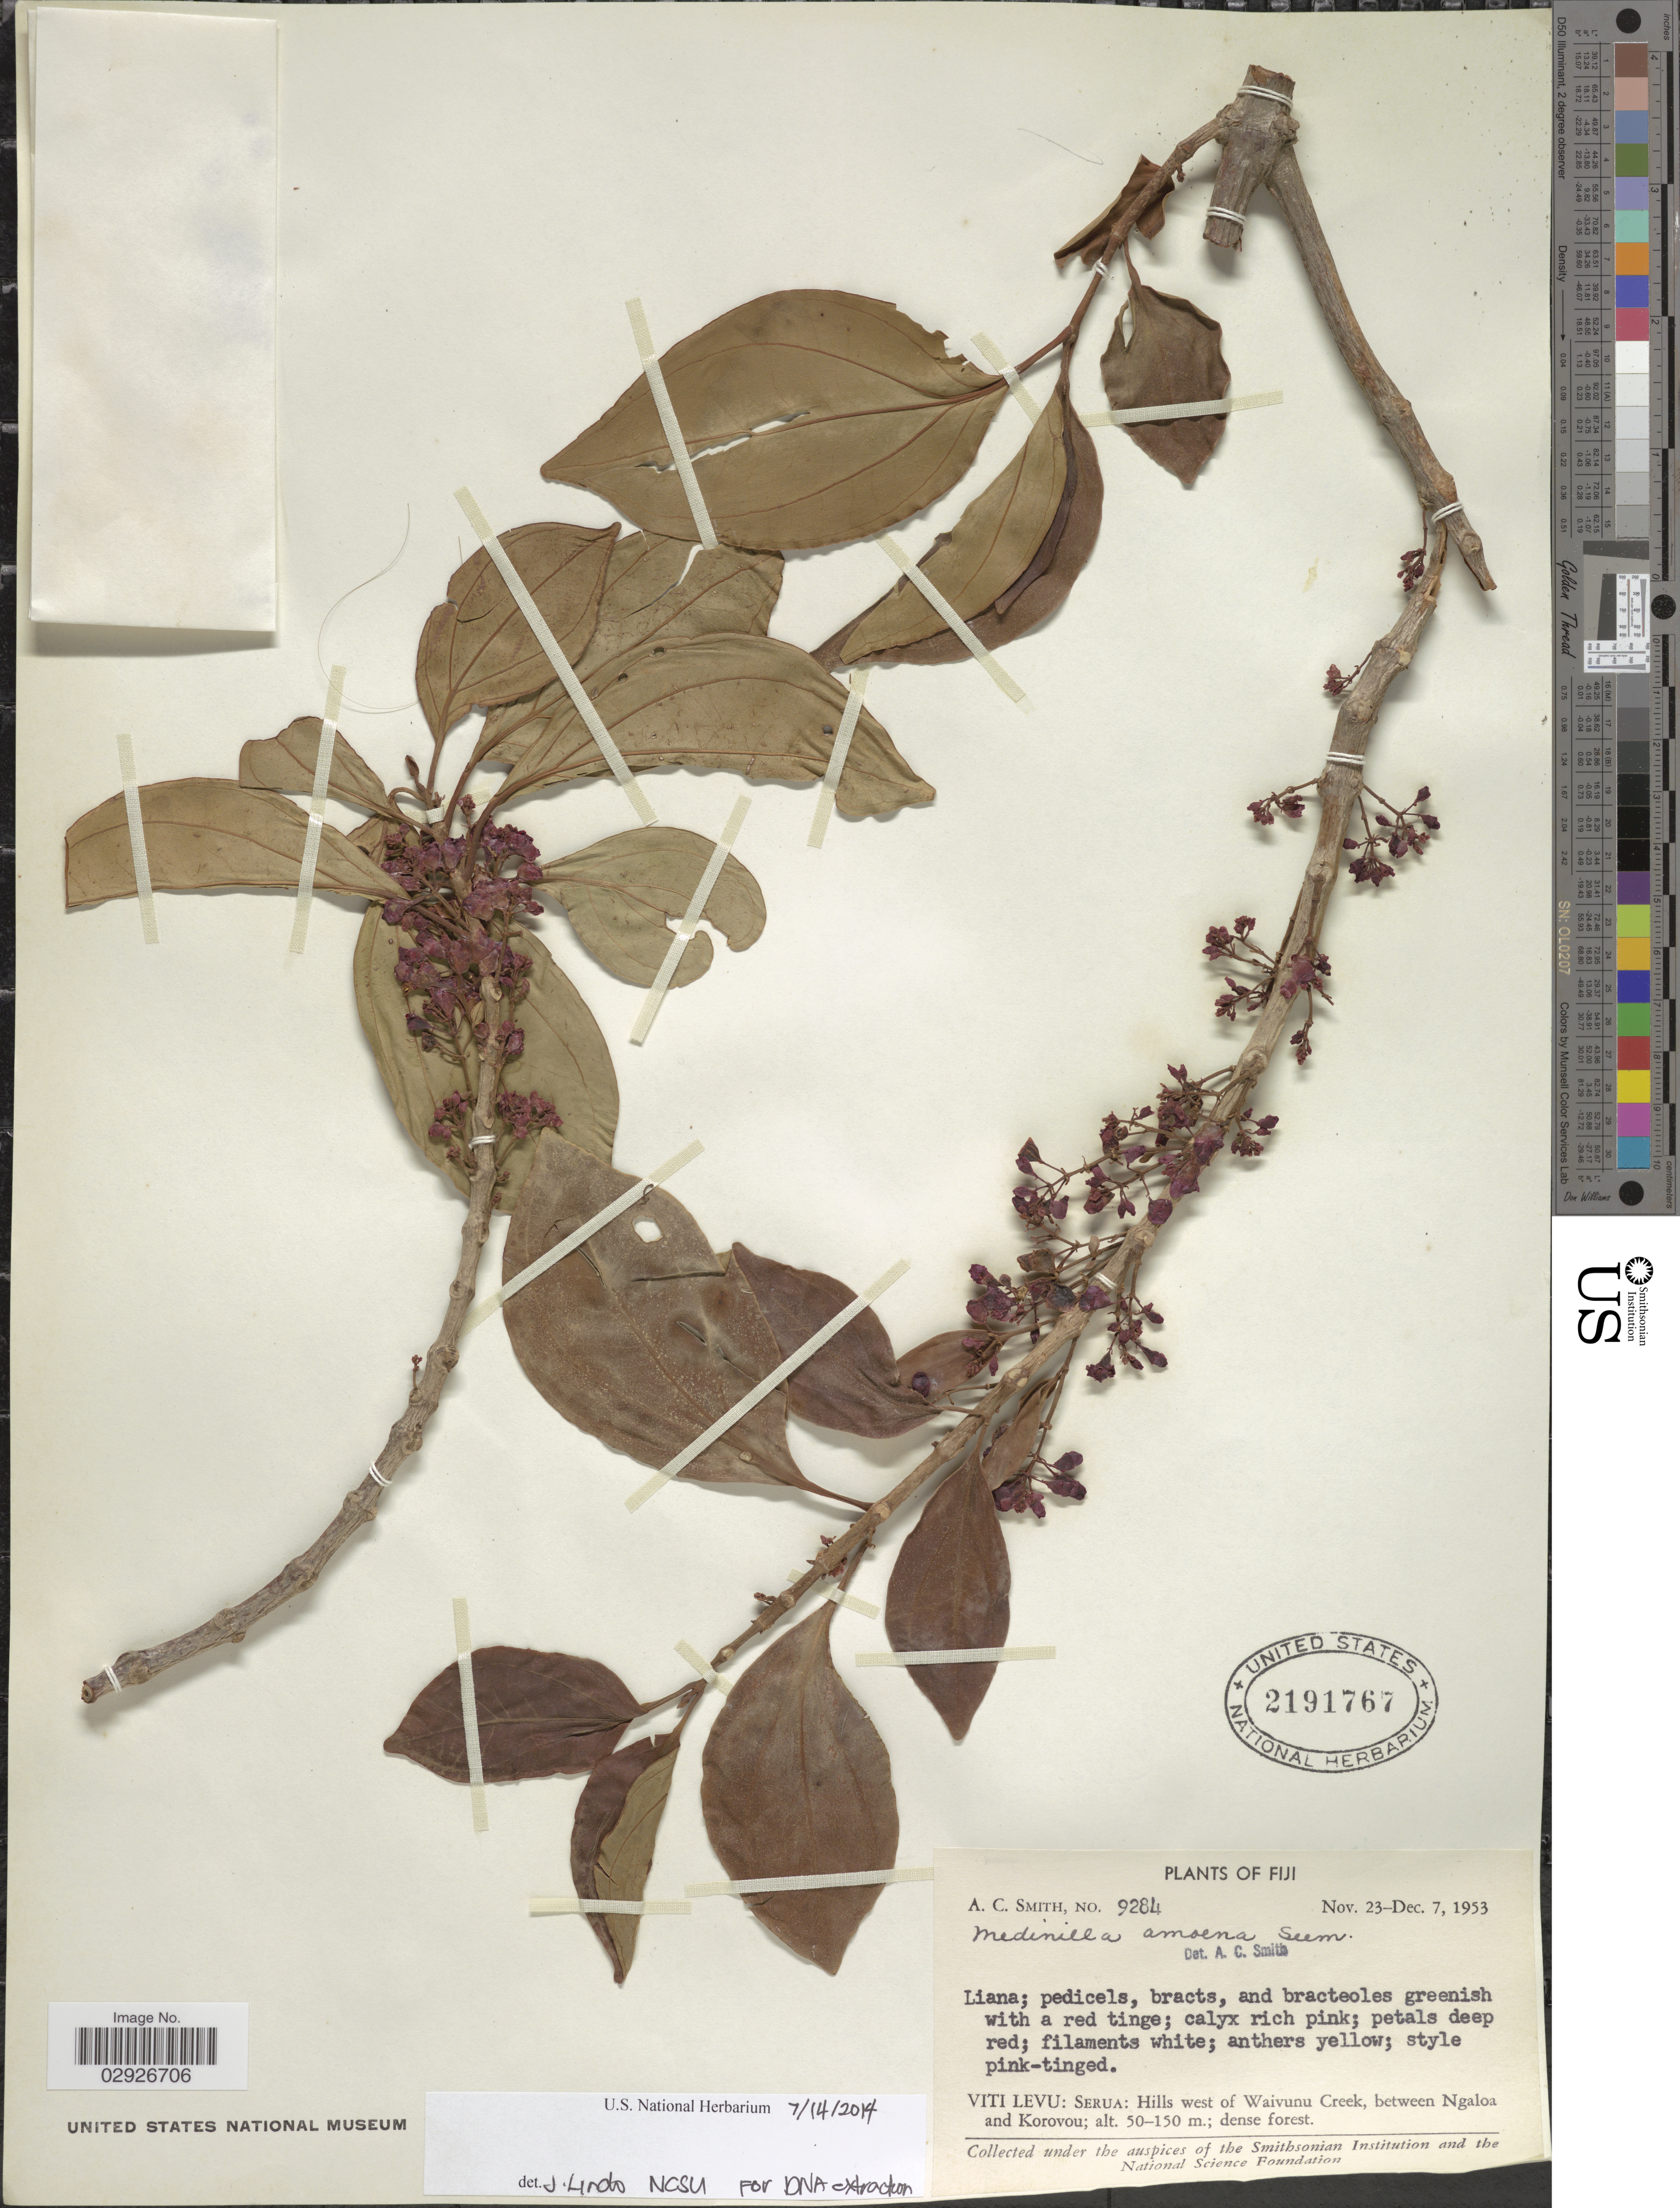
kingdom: Plantae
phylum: Tracheophyta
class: Magnoliopsida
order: Myrtales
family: Melastomataceae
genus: Medinilla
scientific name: Medinilla amoena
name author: Seem.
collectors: A. C. Smith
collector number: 9284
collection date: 1953-11-23/1953-12-07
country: Fiji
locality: Viti Levu: Serua: Hills west of Waivunu Creek, between Ngaloa and Korovou.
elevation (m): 50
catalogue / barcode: US 2191767